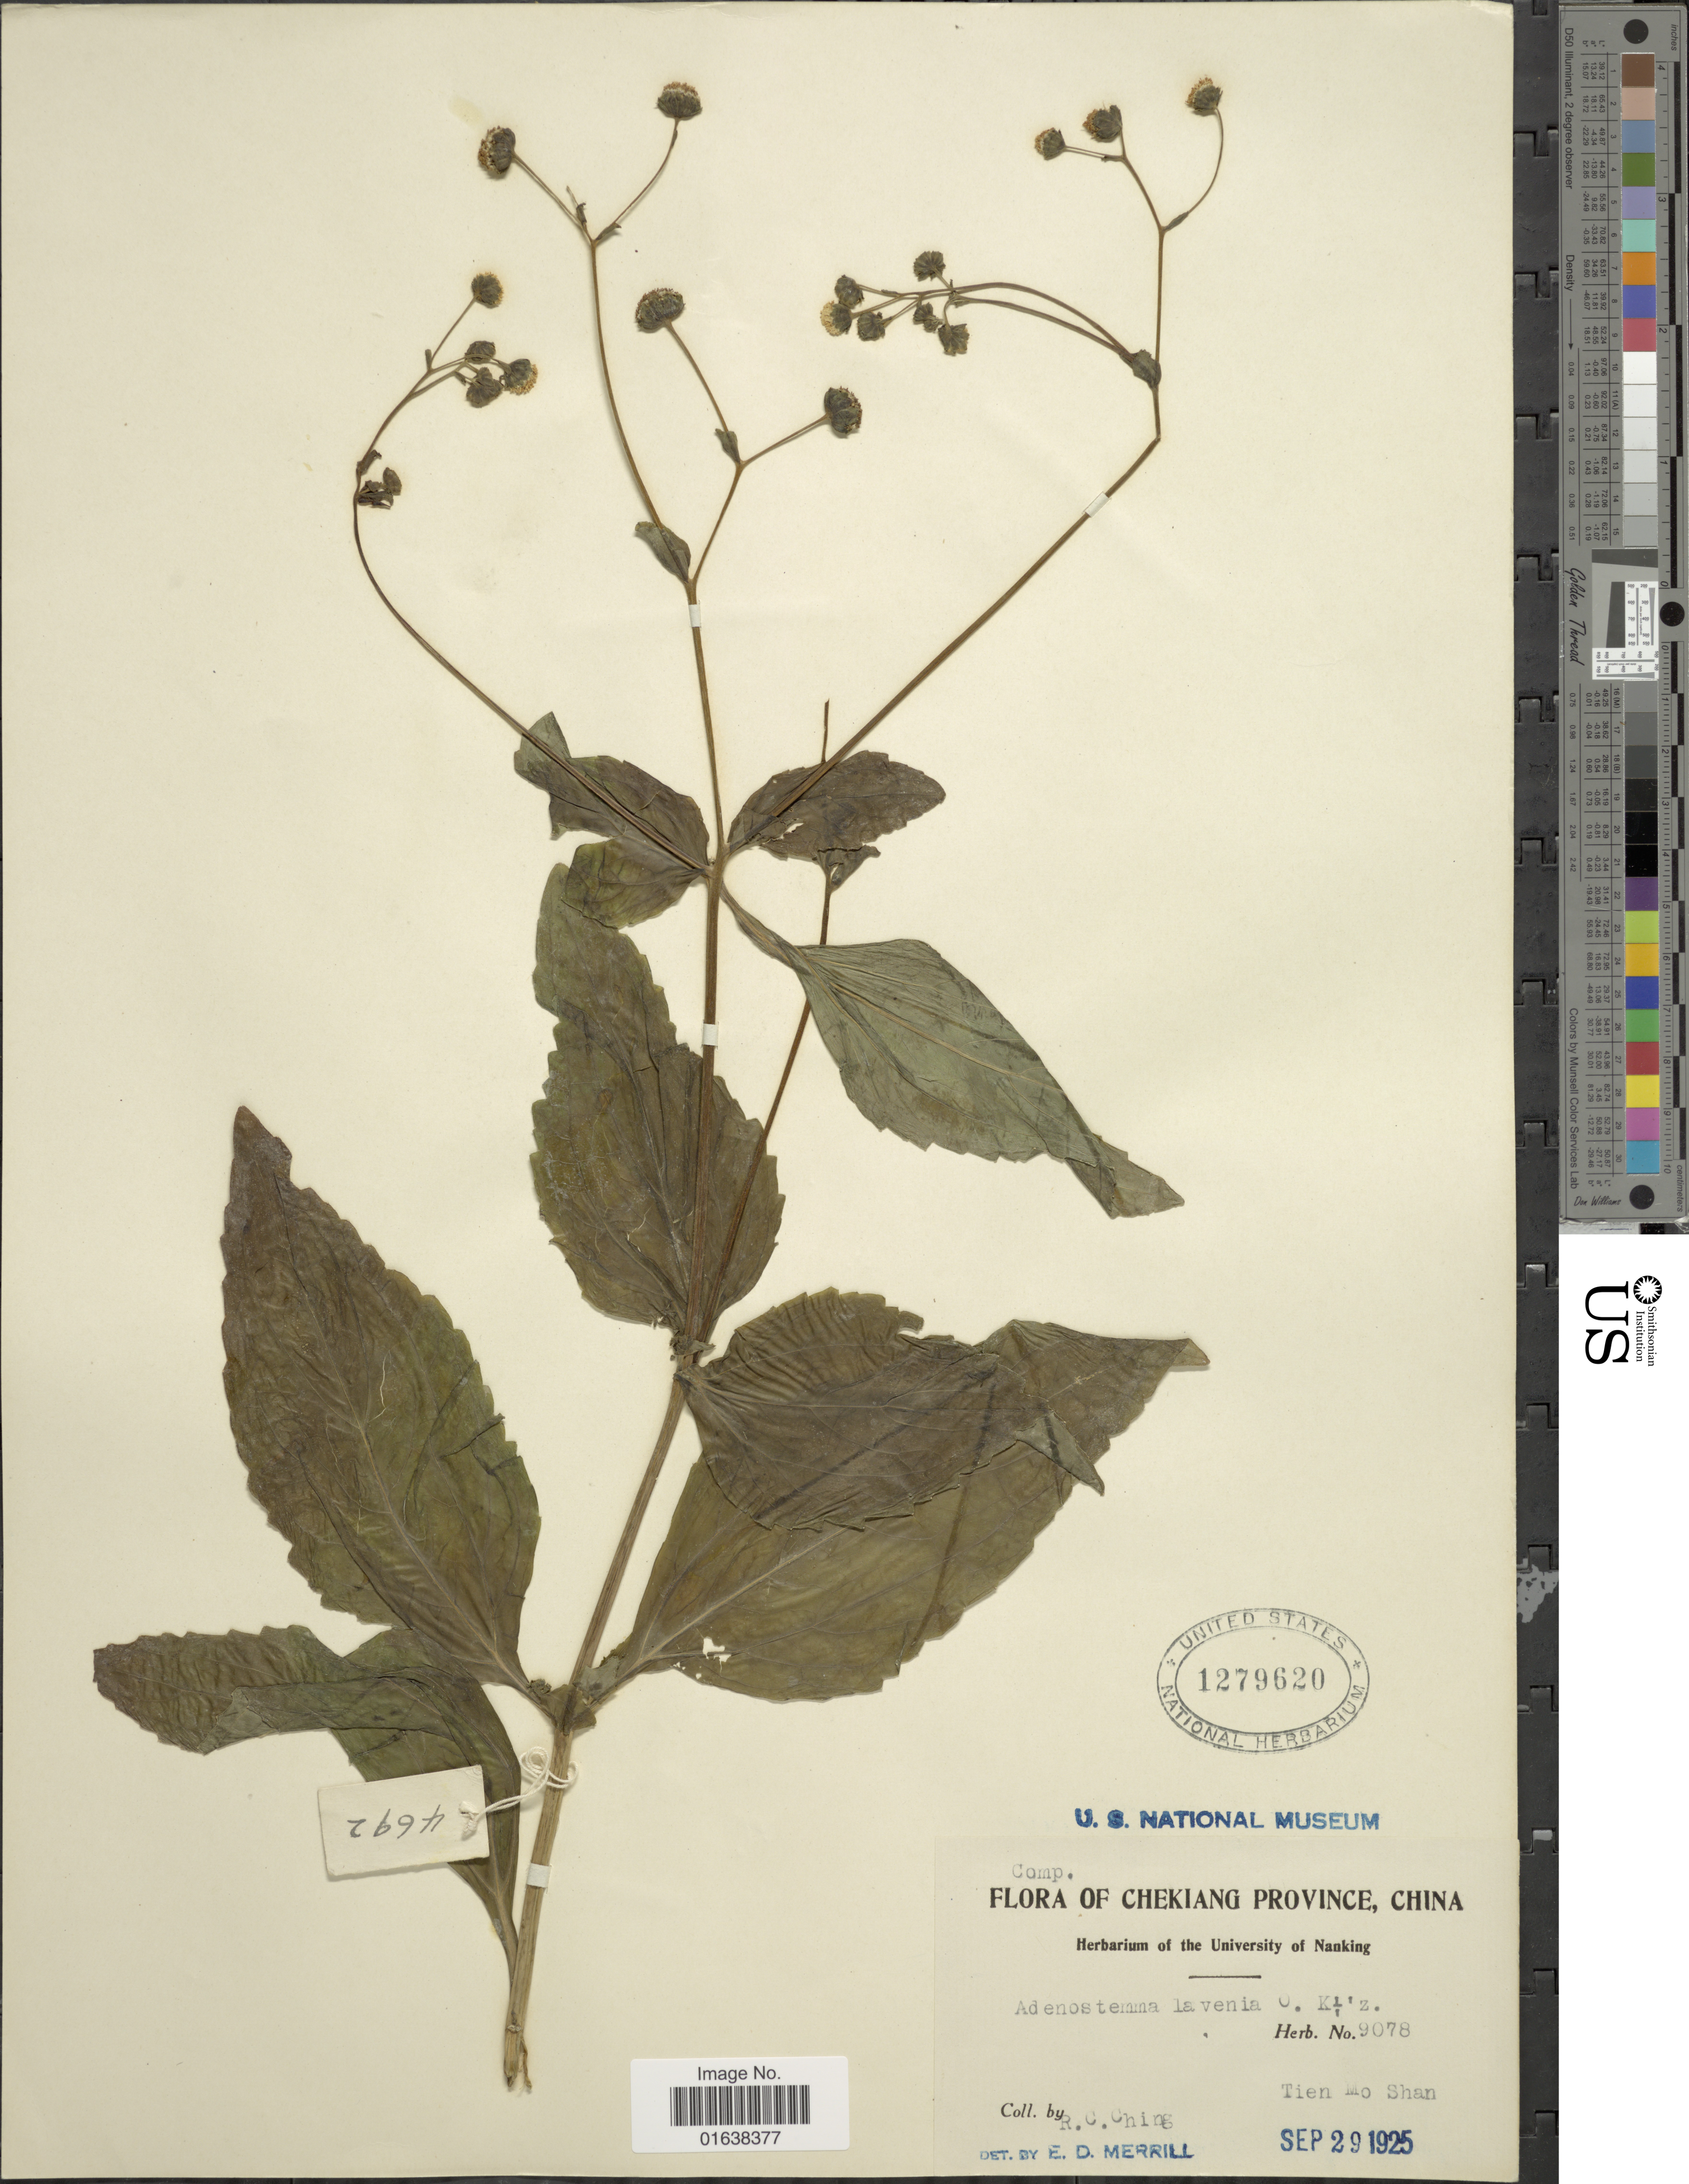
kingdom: Plantae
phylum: Tracheophyta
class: Magnoliopsida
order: Asterales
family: Asteraceae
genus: Adenostemma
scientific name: Adenostemma lavenia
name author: (L.) Kuntze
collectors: R. C. Ching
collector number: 9078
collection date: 1925-09-29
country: China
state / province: Zhejiang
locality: Chekian Province, China. Tien mo Shan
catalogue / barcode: US 1279620